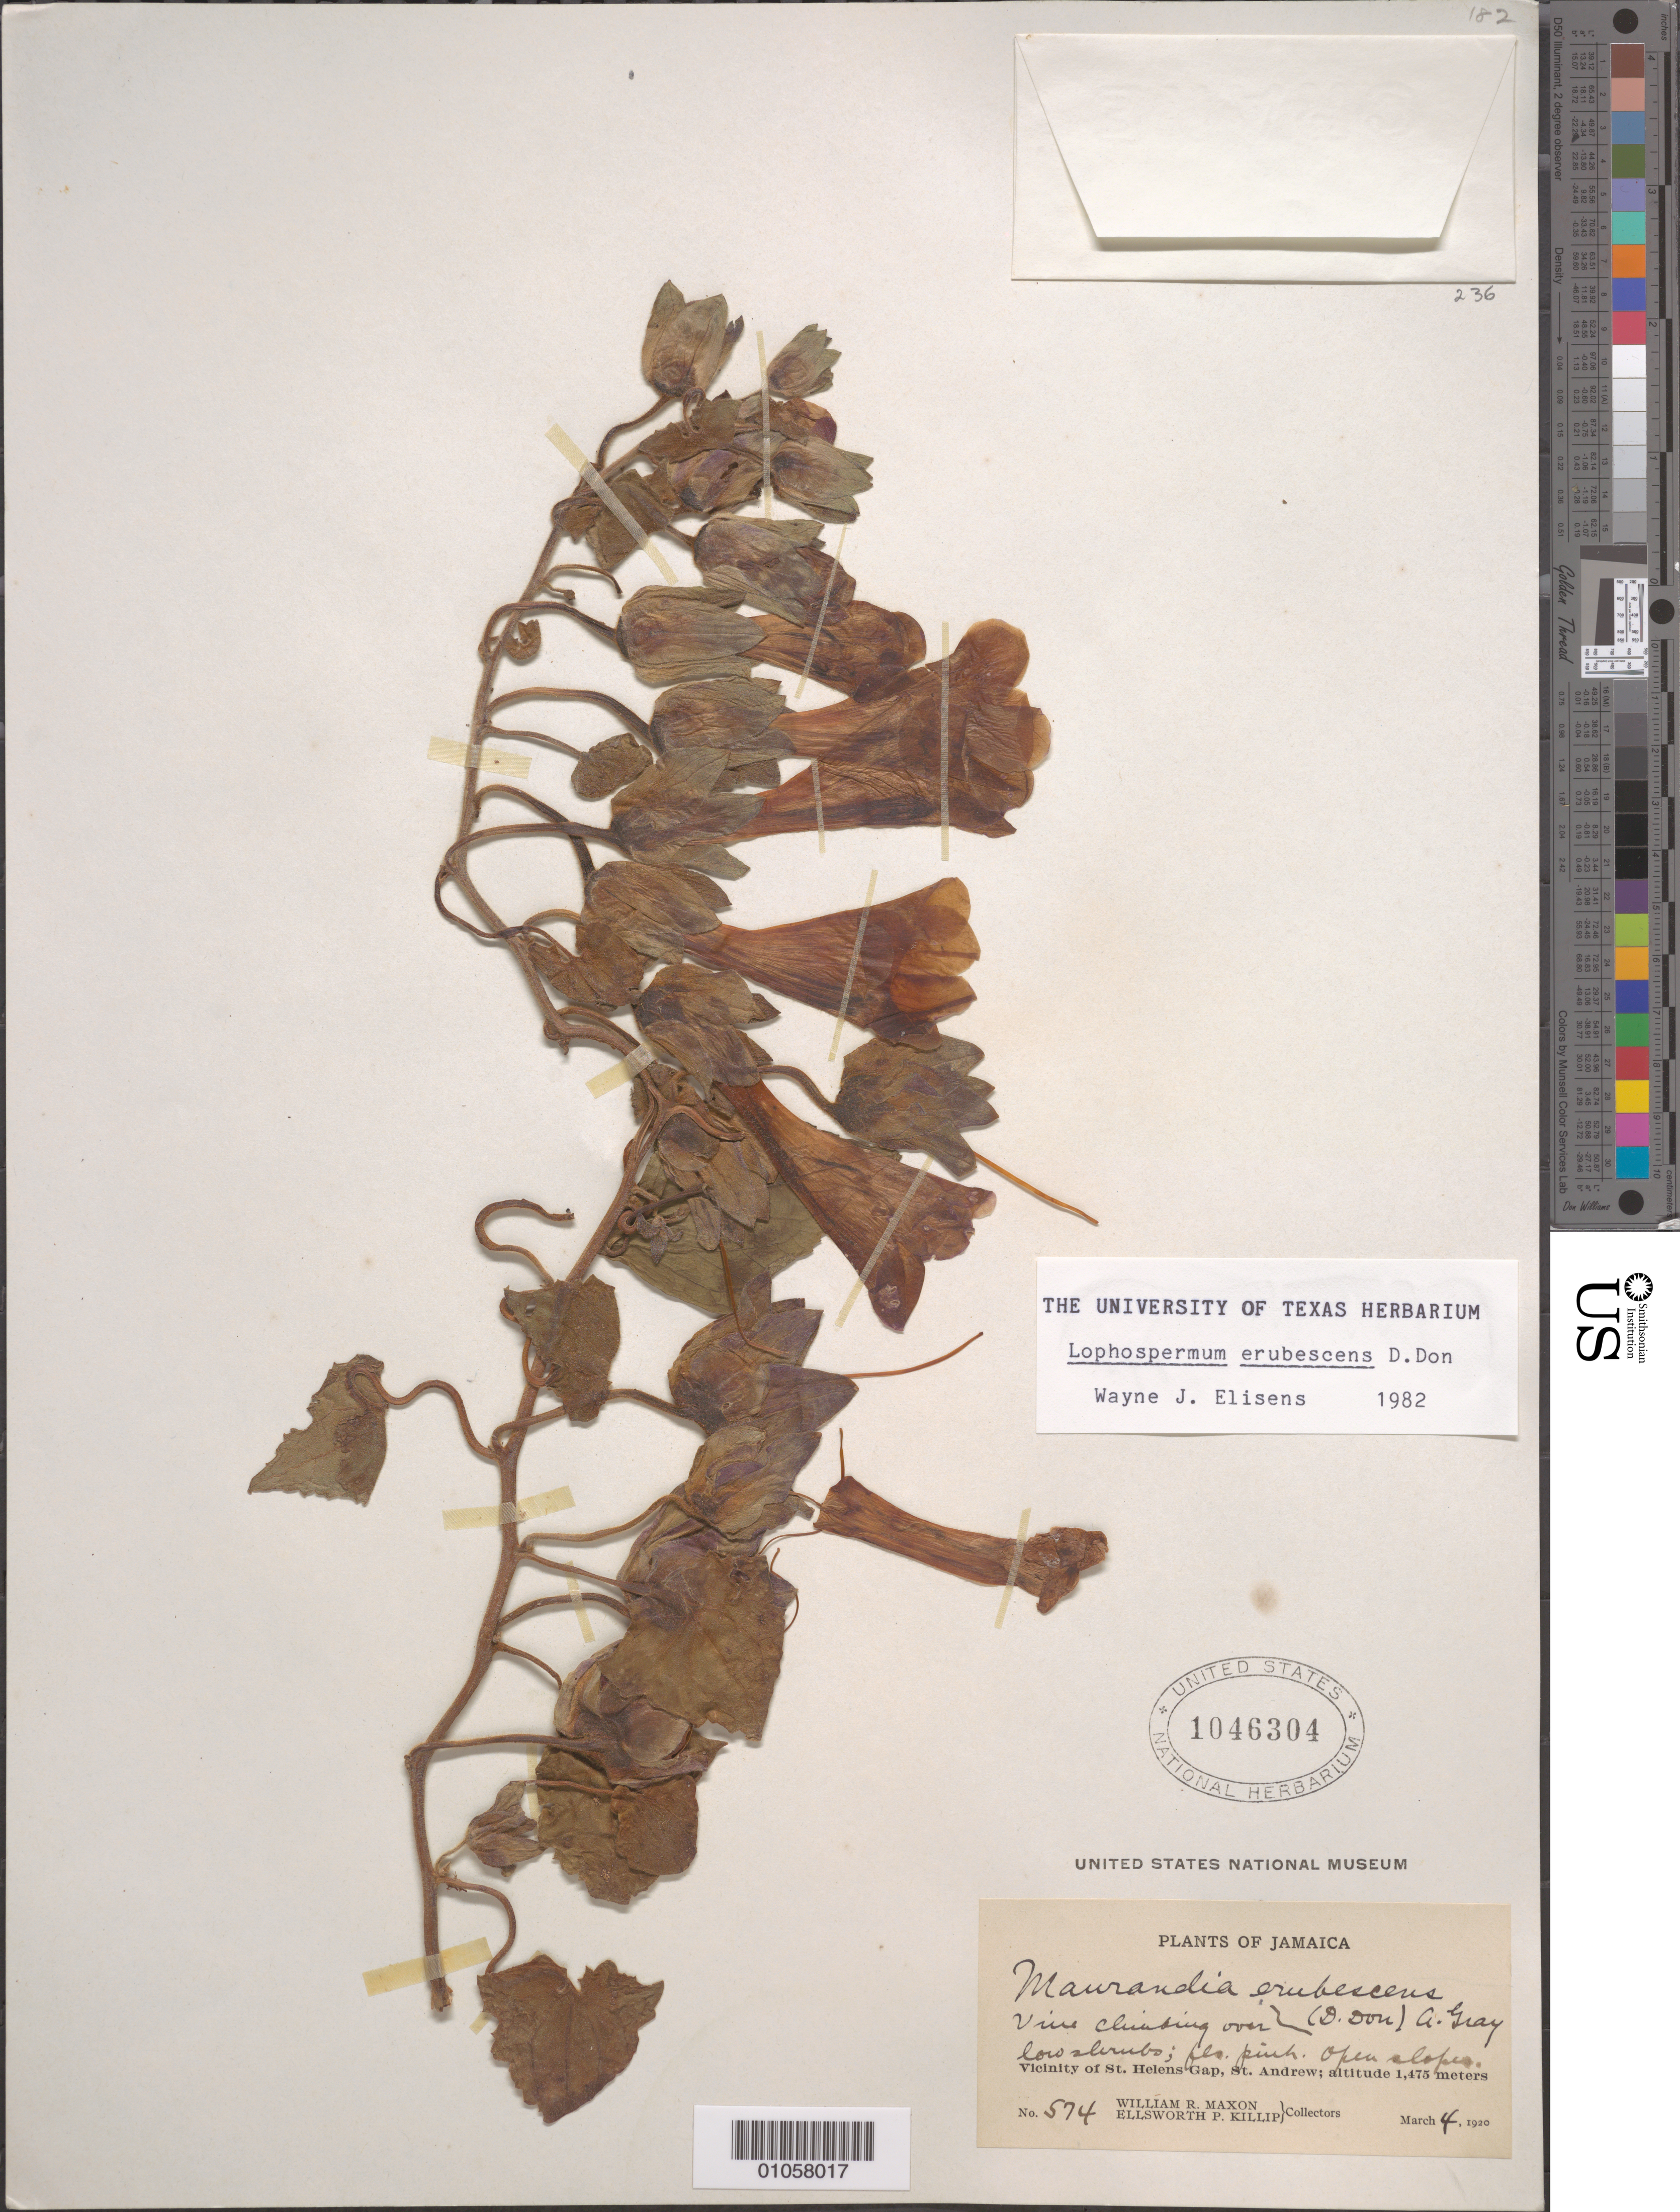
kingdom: Plantae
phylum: Tracheophyta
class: Magnoliopsida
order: Lamiales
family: Plantaginaceae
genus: Lophospermum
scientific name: Lophospermum erubescens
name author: D. Don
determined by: Elisens, W. J.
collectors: W. R. Maxon & E. P. Killip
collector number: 574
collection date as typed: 04 Mar 1920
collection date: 1920-03-04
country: Jamaica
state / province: Saint Andrew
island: Jamaica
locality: St. Helens Gap vicinity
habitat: Open slopes, climbing over low shrubs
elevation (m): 1475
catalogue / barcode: US 1046304